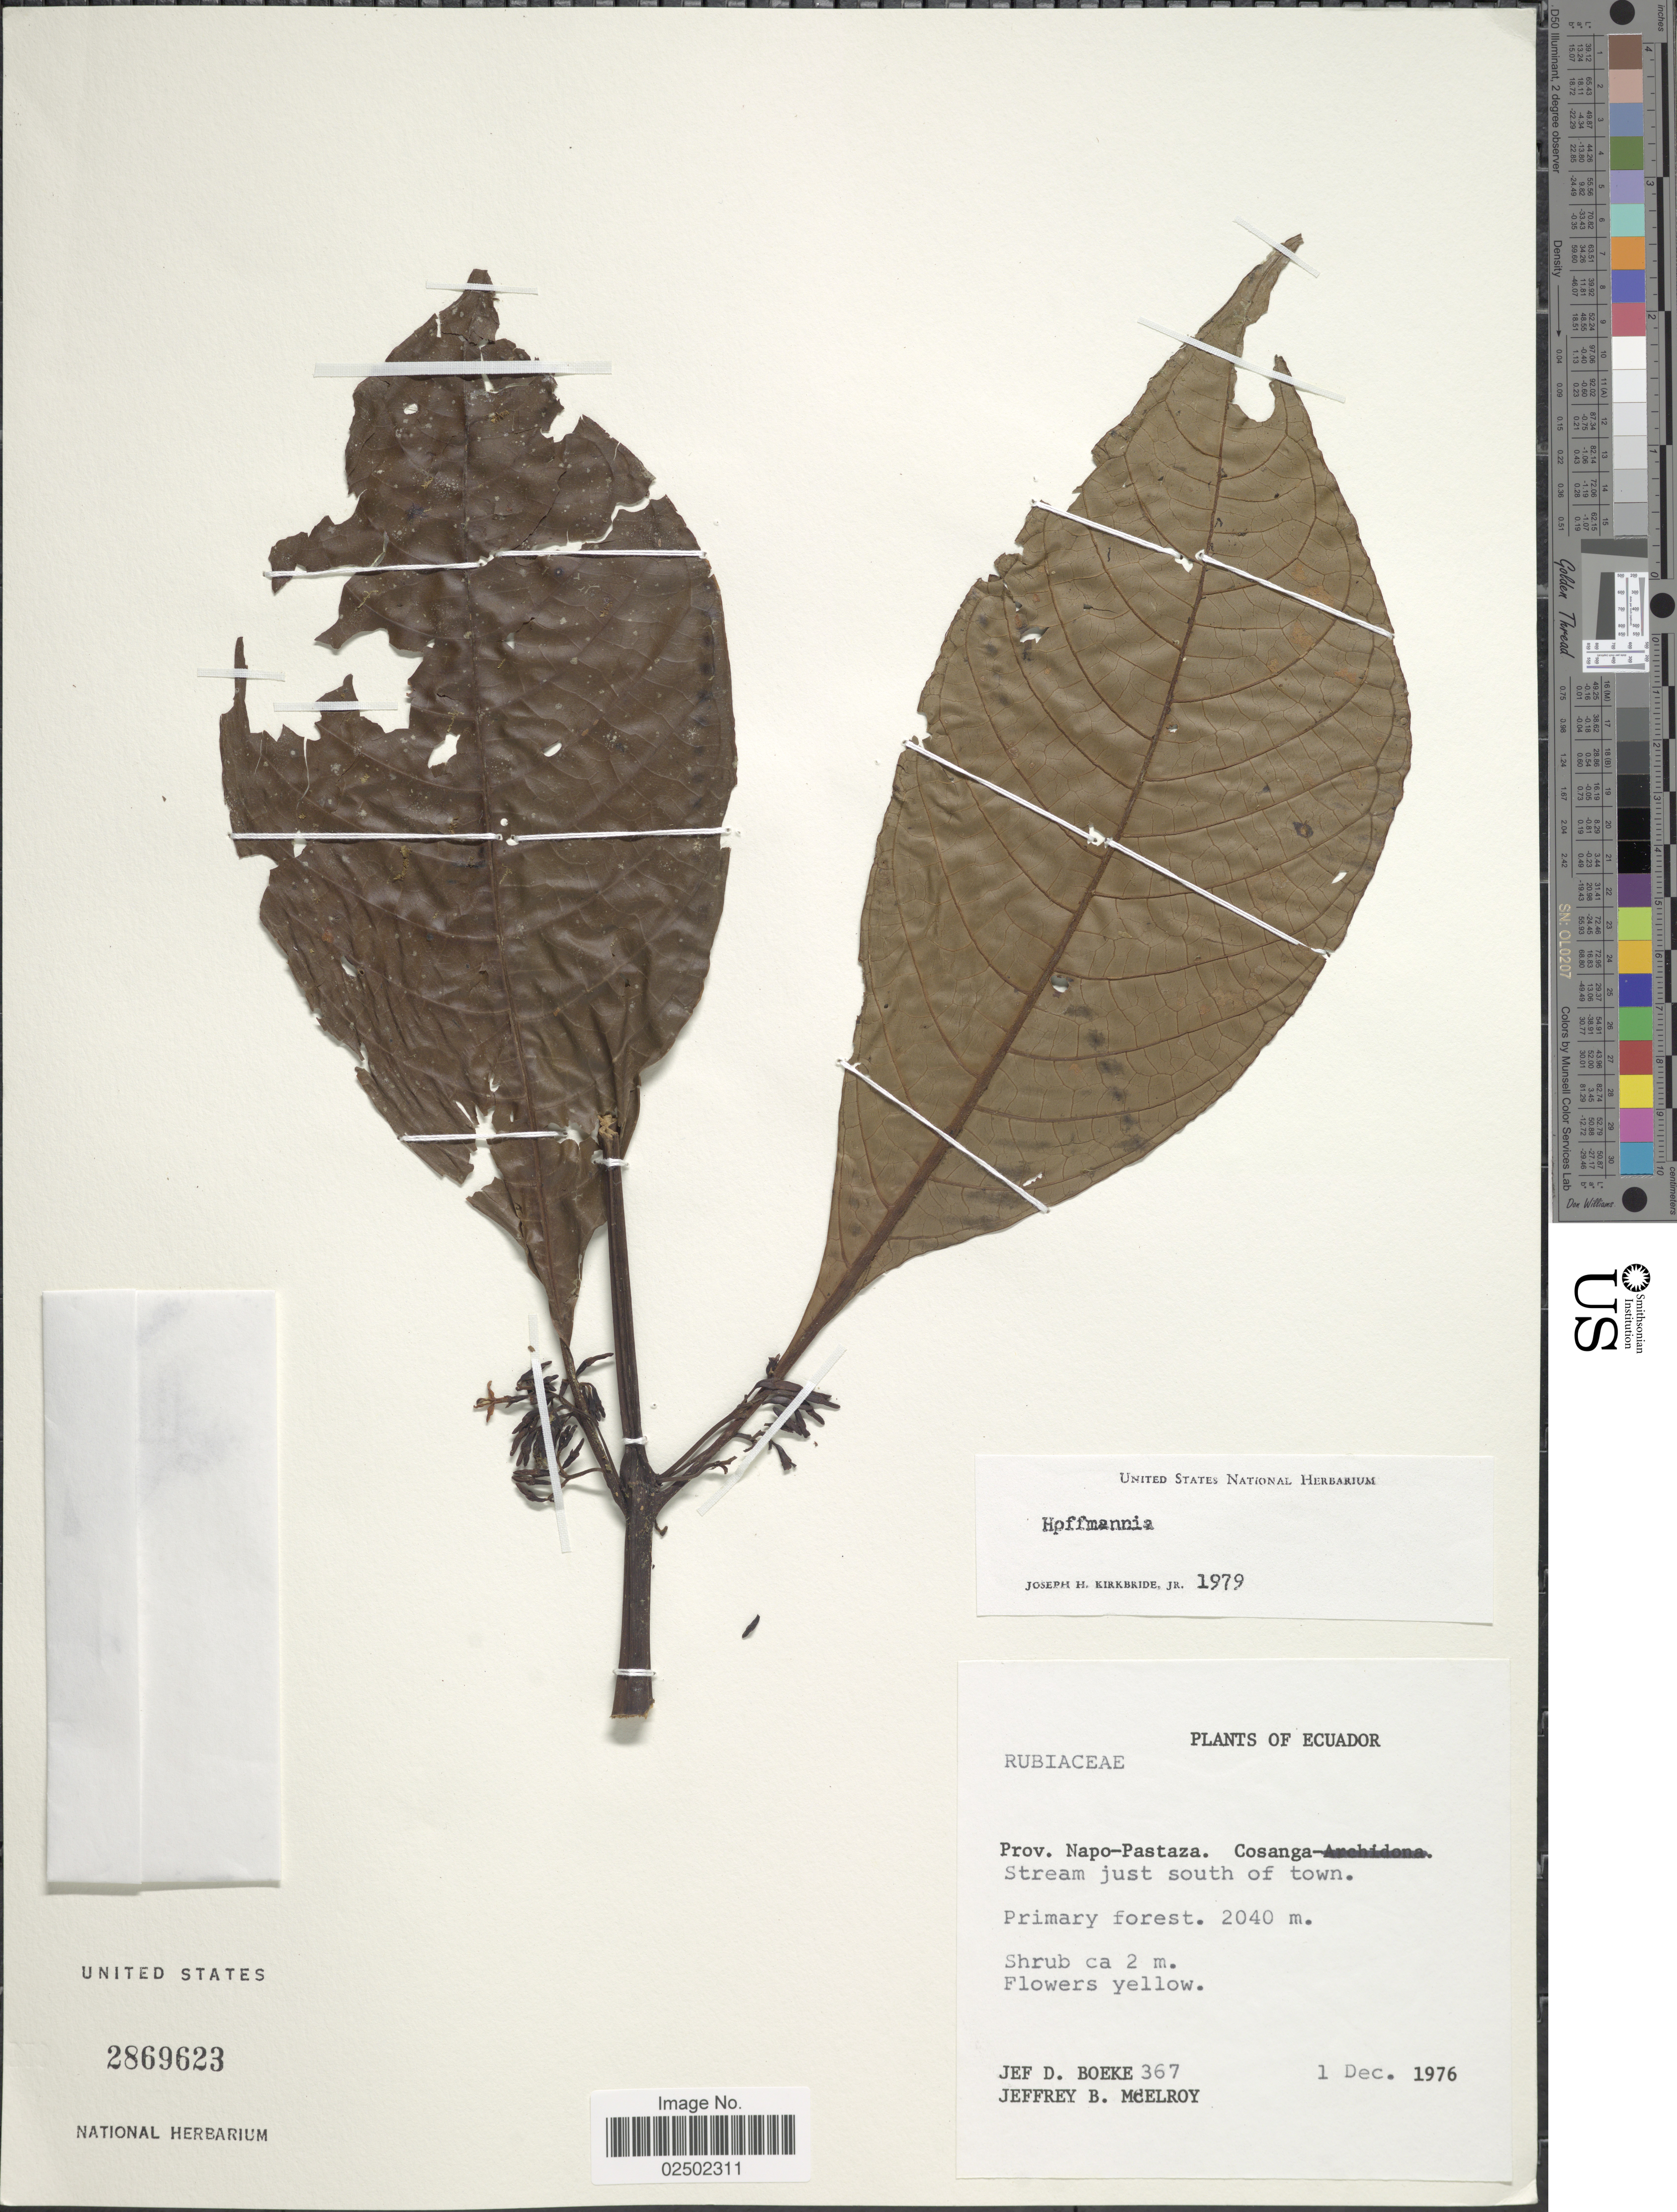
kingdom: Plantae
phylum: Tracheophyta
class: Magnoliopsida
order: Gentianales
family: Rubiaceae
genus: Hoffmannia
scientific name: Hoffmannia sp.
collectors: J. Boeke & J. B. McElroy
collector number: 367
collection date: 1976-12-01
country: Ecuador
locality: Prov. Napo-Pastaza, Cosanga, Stream south of town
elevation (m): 2040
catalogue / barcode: US 2869623